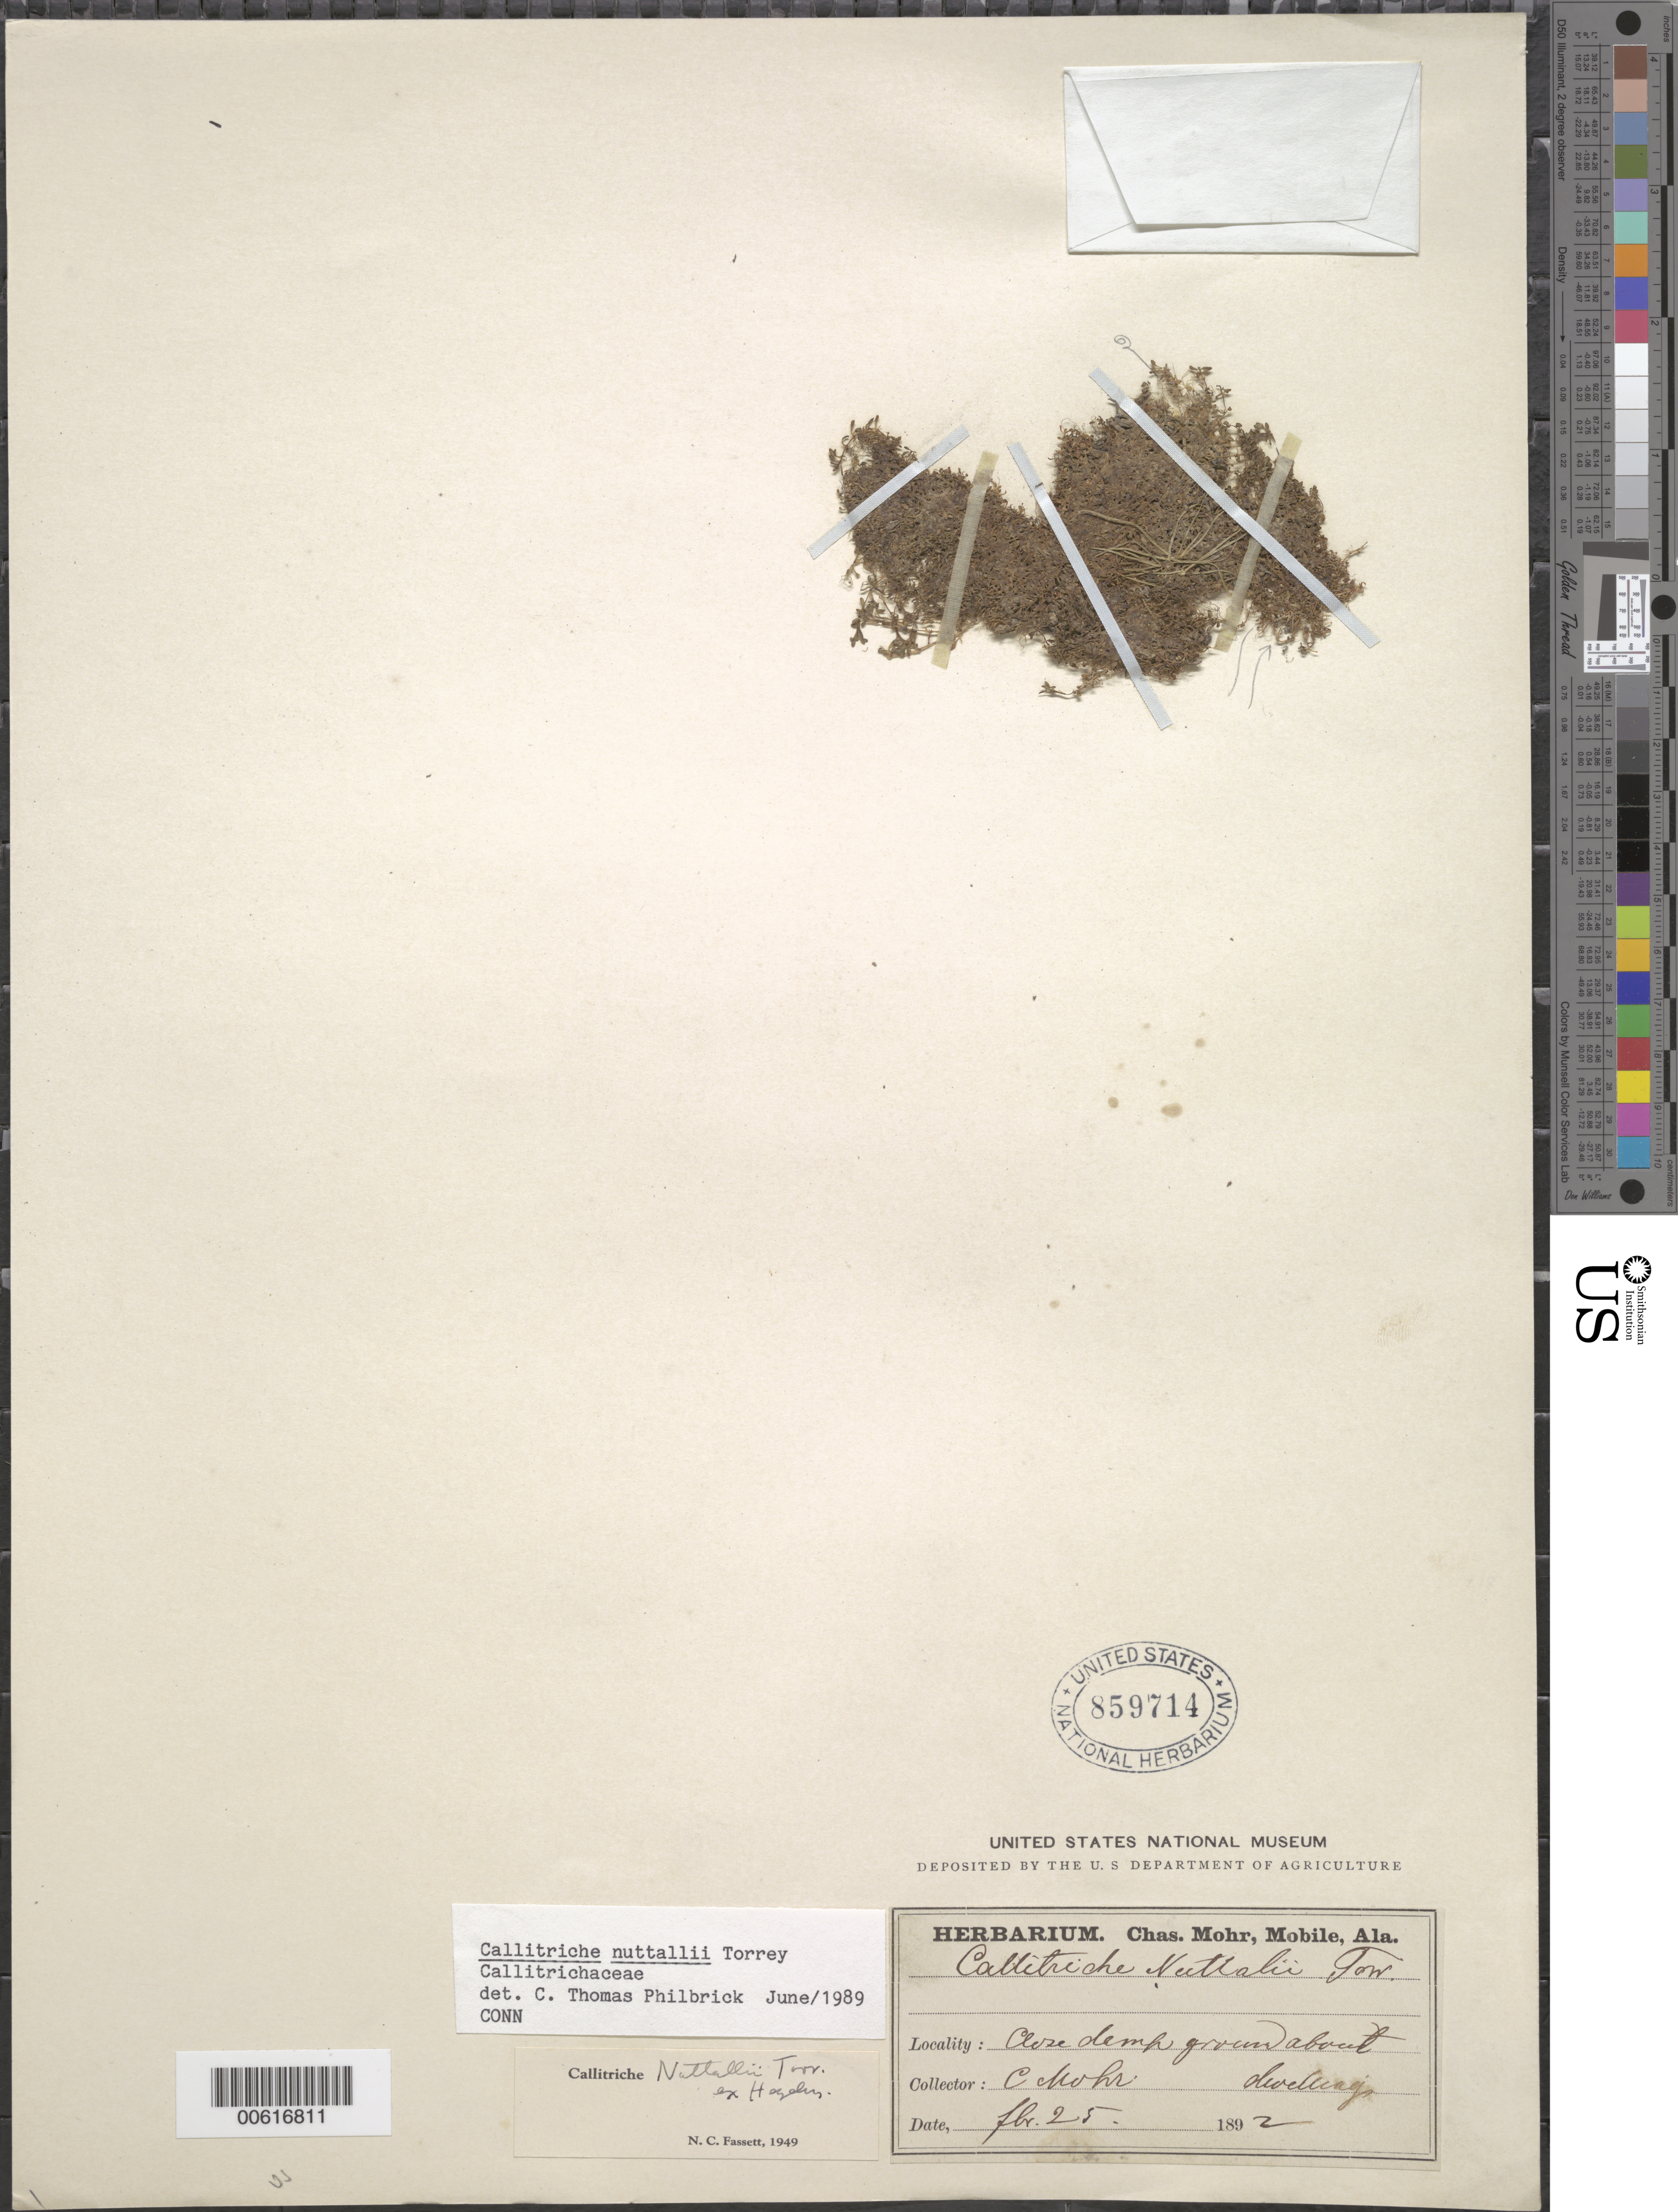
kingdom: Plantae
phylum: Tracheophyta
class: Magnoliopsida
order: Lamiales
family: Plantaginaceae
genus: Callitriche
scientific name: Callitriche nuttallii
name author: Torr.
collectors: C. T. Mohr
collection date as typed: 25 Feb 1892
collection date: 1892-02-25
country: United States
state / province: Alabama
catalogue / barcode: US 859714